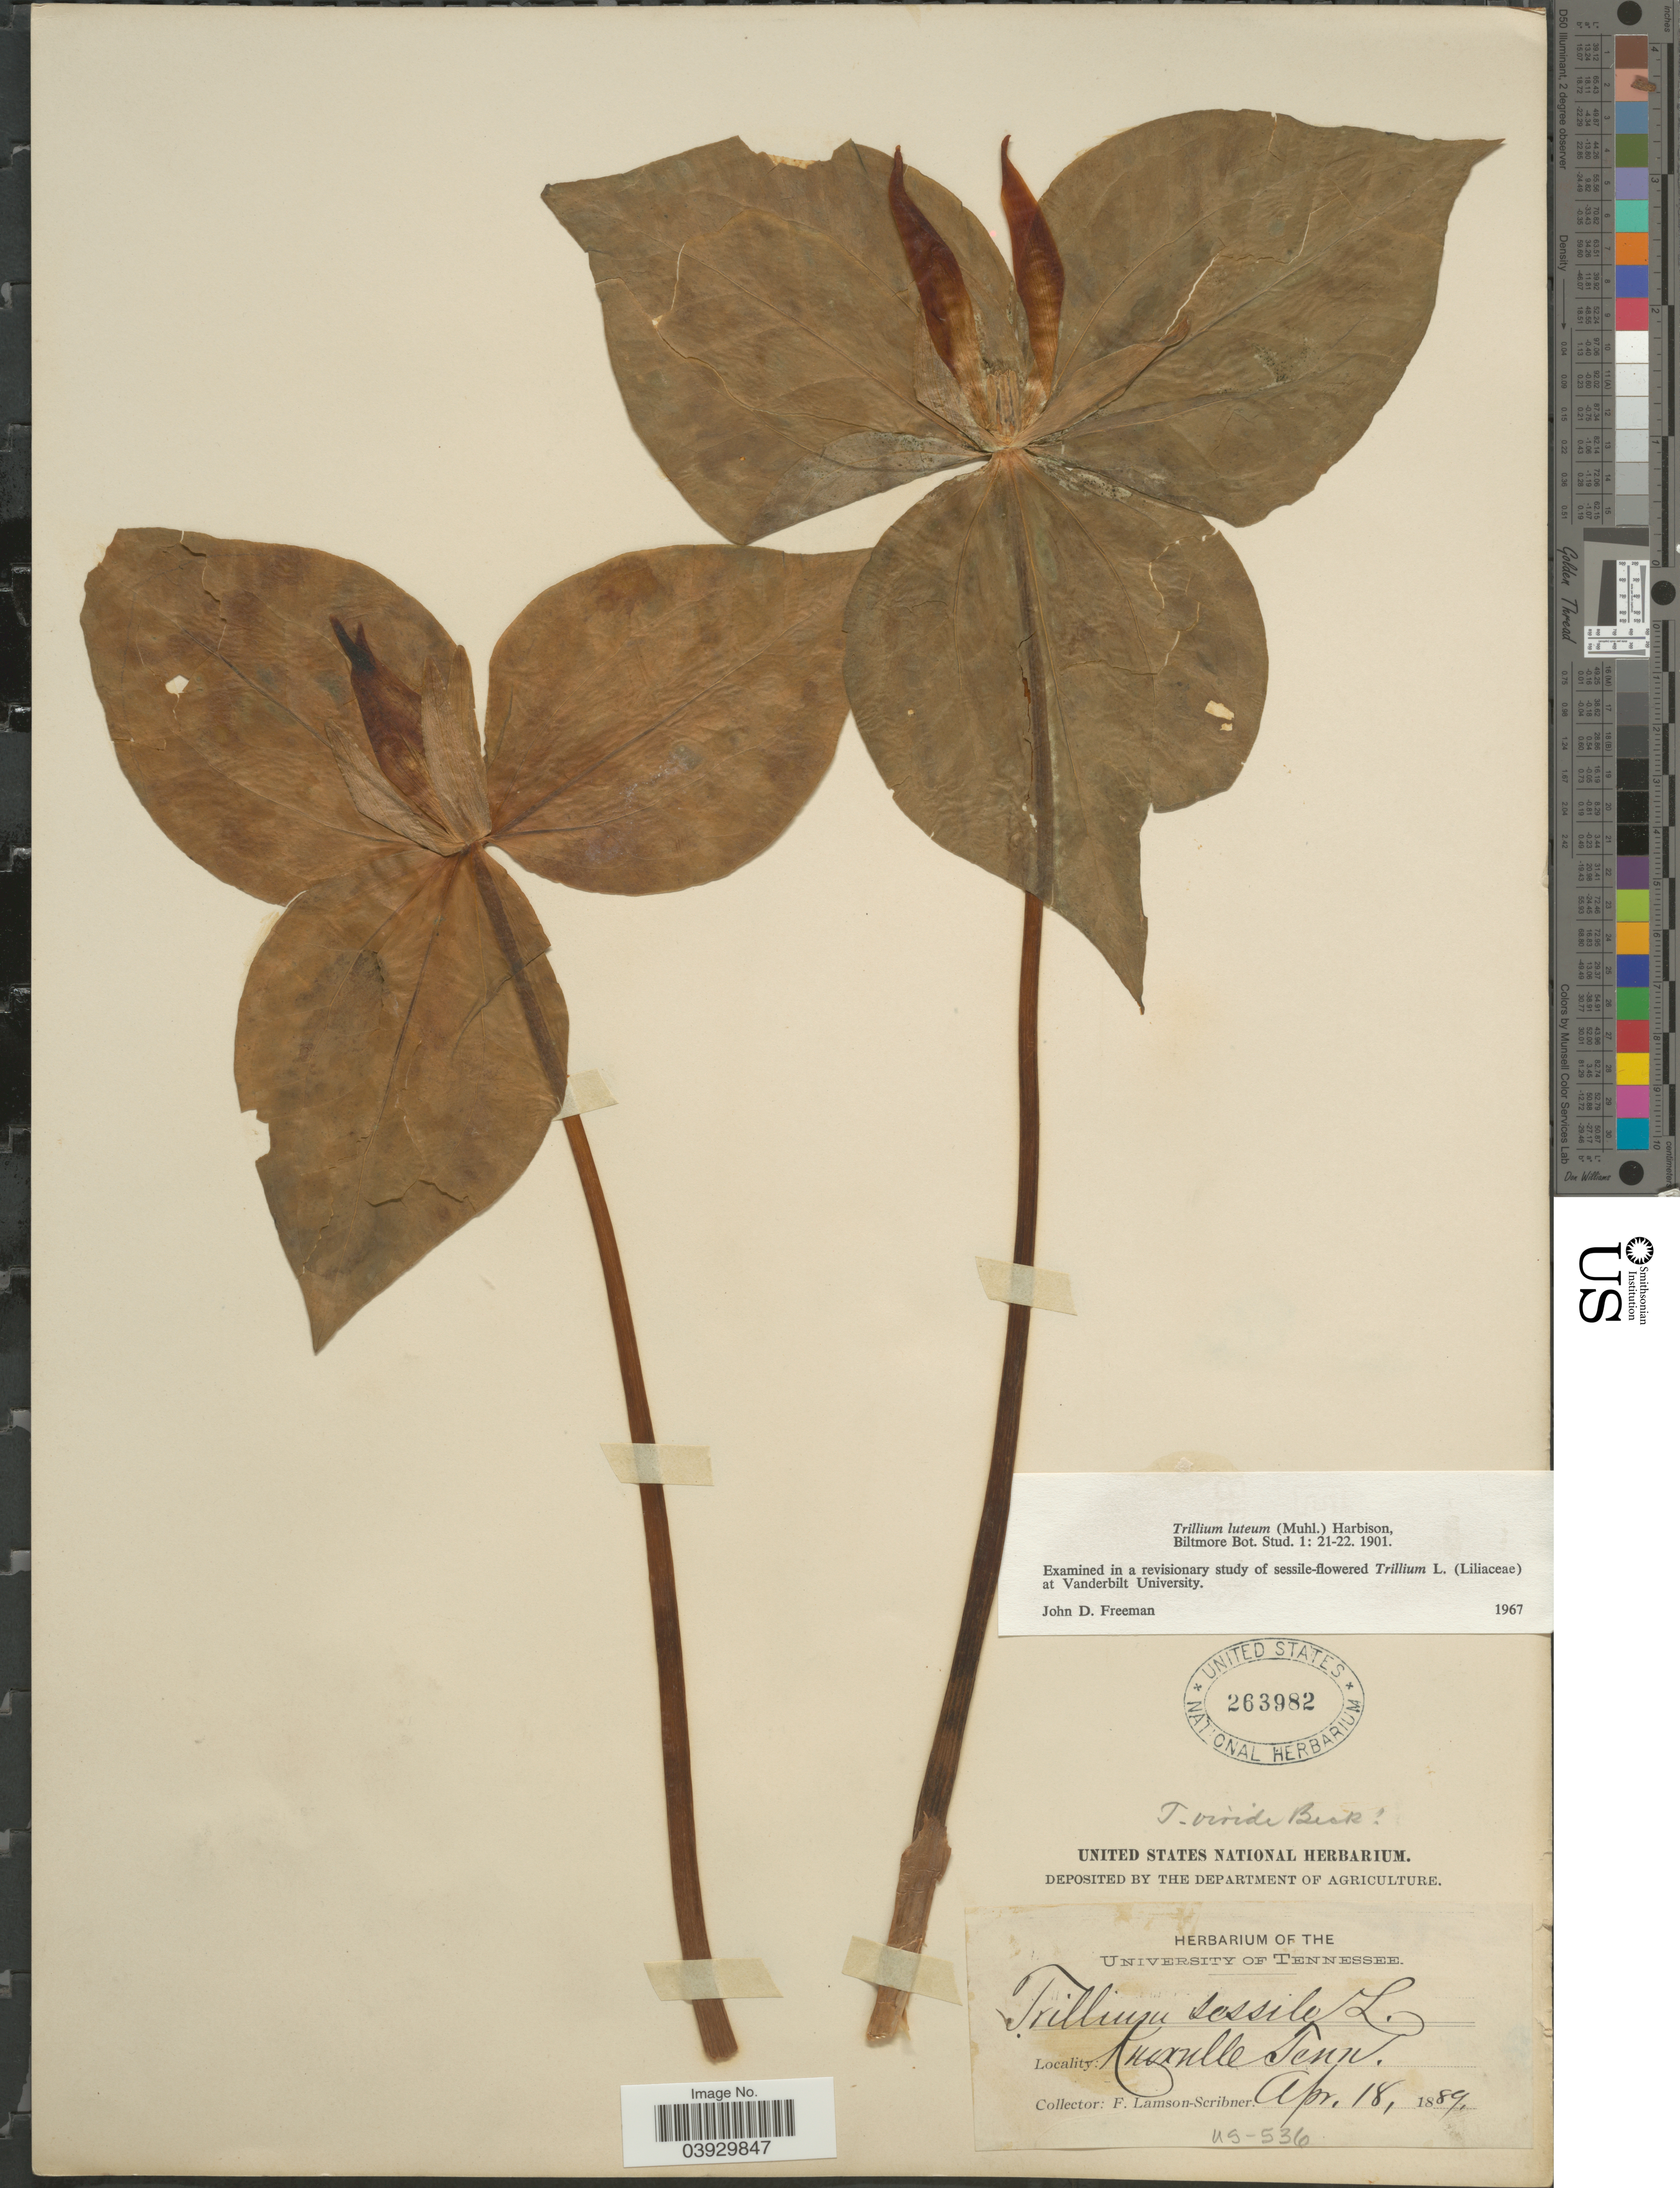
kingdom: Plantae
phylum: Tracheophyta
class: Liliopsida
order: Liliales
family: Melanthiaceae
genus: Trillium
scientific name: Trillium luteum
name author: Harb.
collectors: F. Lamson-Scribner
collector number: US-536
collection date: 1889-04-18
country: United States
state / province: Tennessee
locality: Knoxville.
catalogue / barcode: US 263982